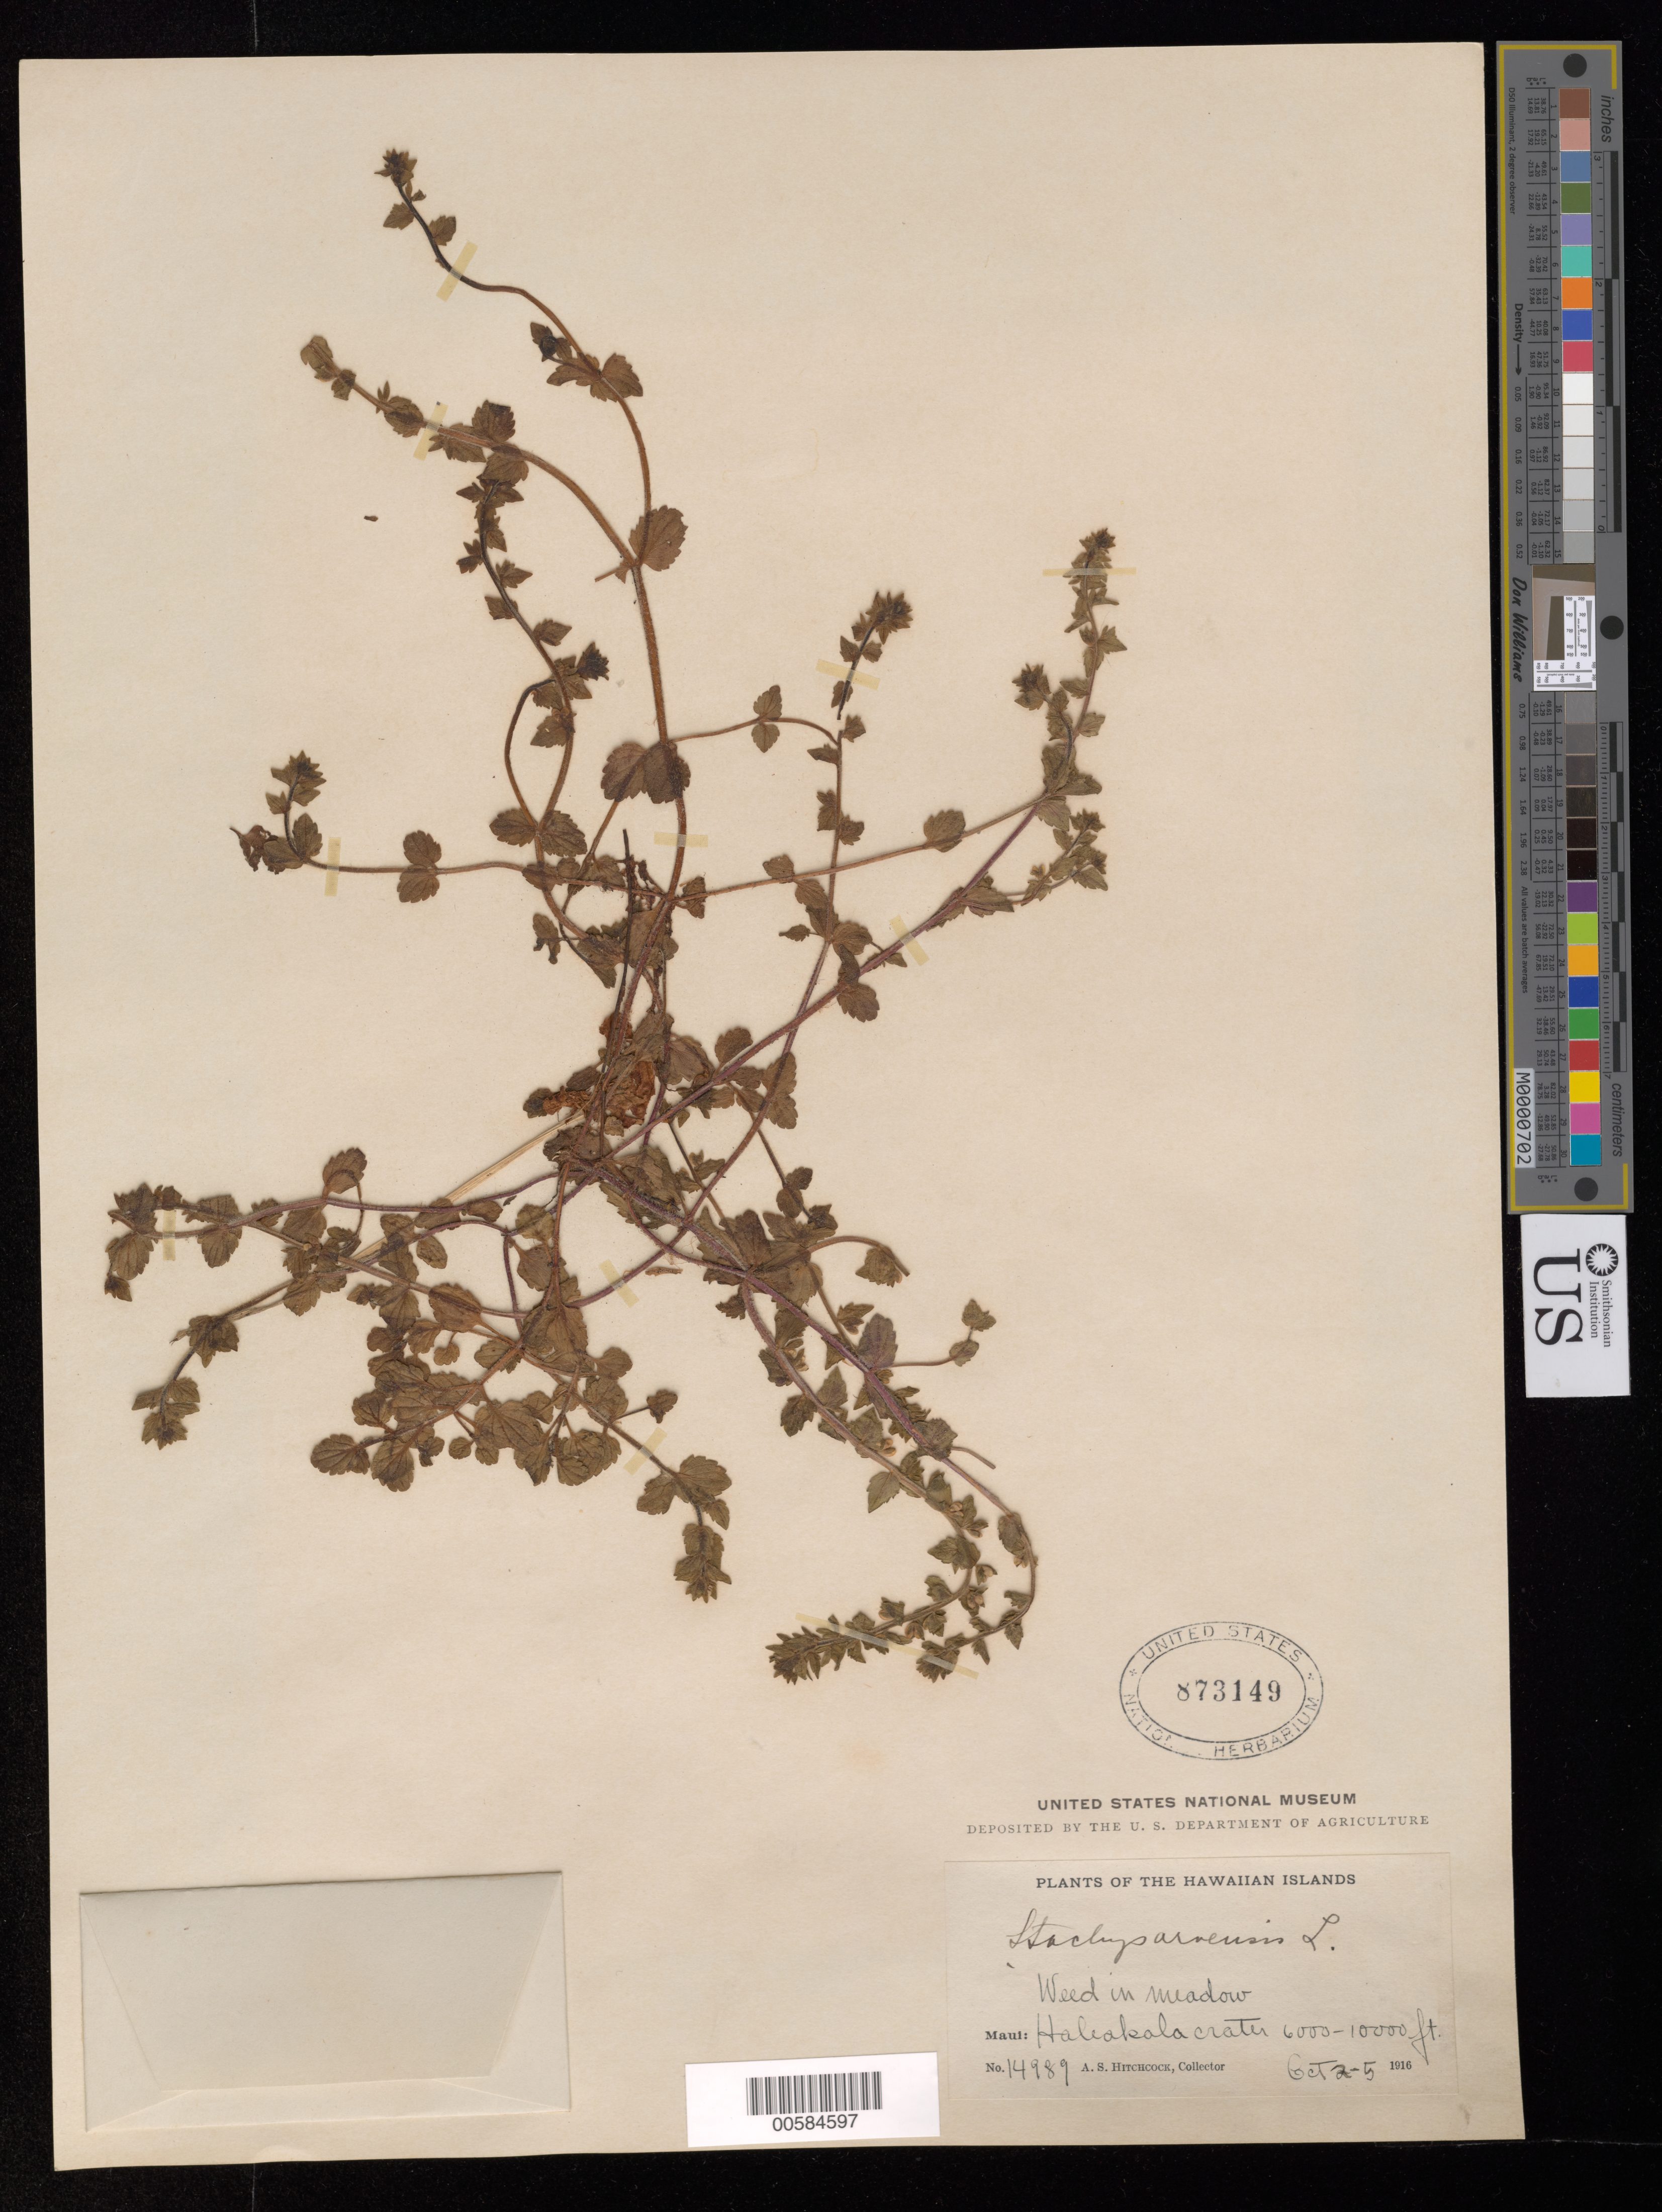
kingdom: Plantae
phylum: Tracheophyta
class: Magnoliopsida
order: Lamiales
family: Lamiaceae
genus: Stachys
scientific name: Stachys arvensis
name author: (L.) L.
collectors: A. S. Hitchcock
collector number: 14989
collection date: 1916-10-02/1916-10-05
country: United States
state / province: Hawaii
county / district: Maui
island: Maui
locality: Hawaiian Islands, Haleakala crater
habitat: in Meadow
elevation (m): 1829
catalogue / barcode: US 873149